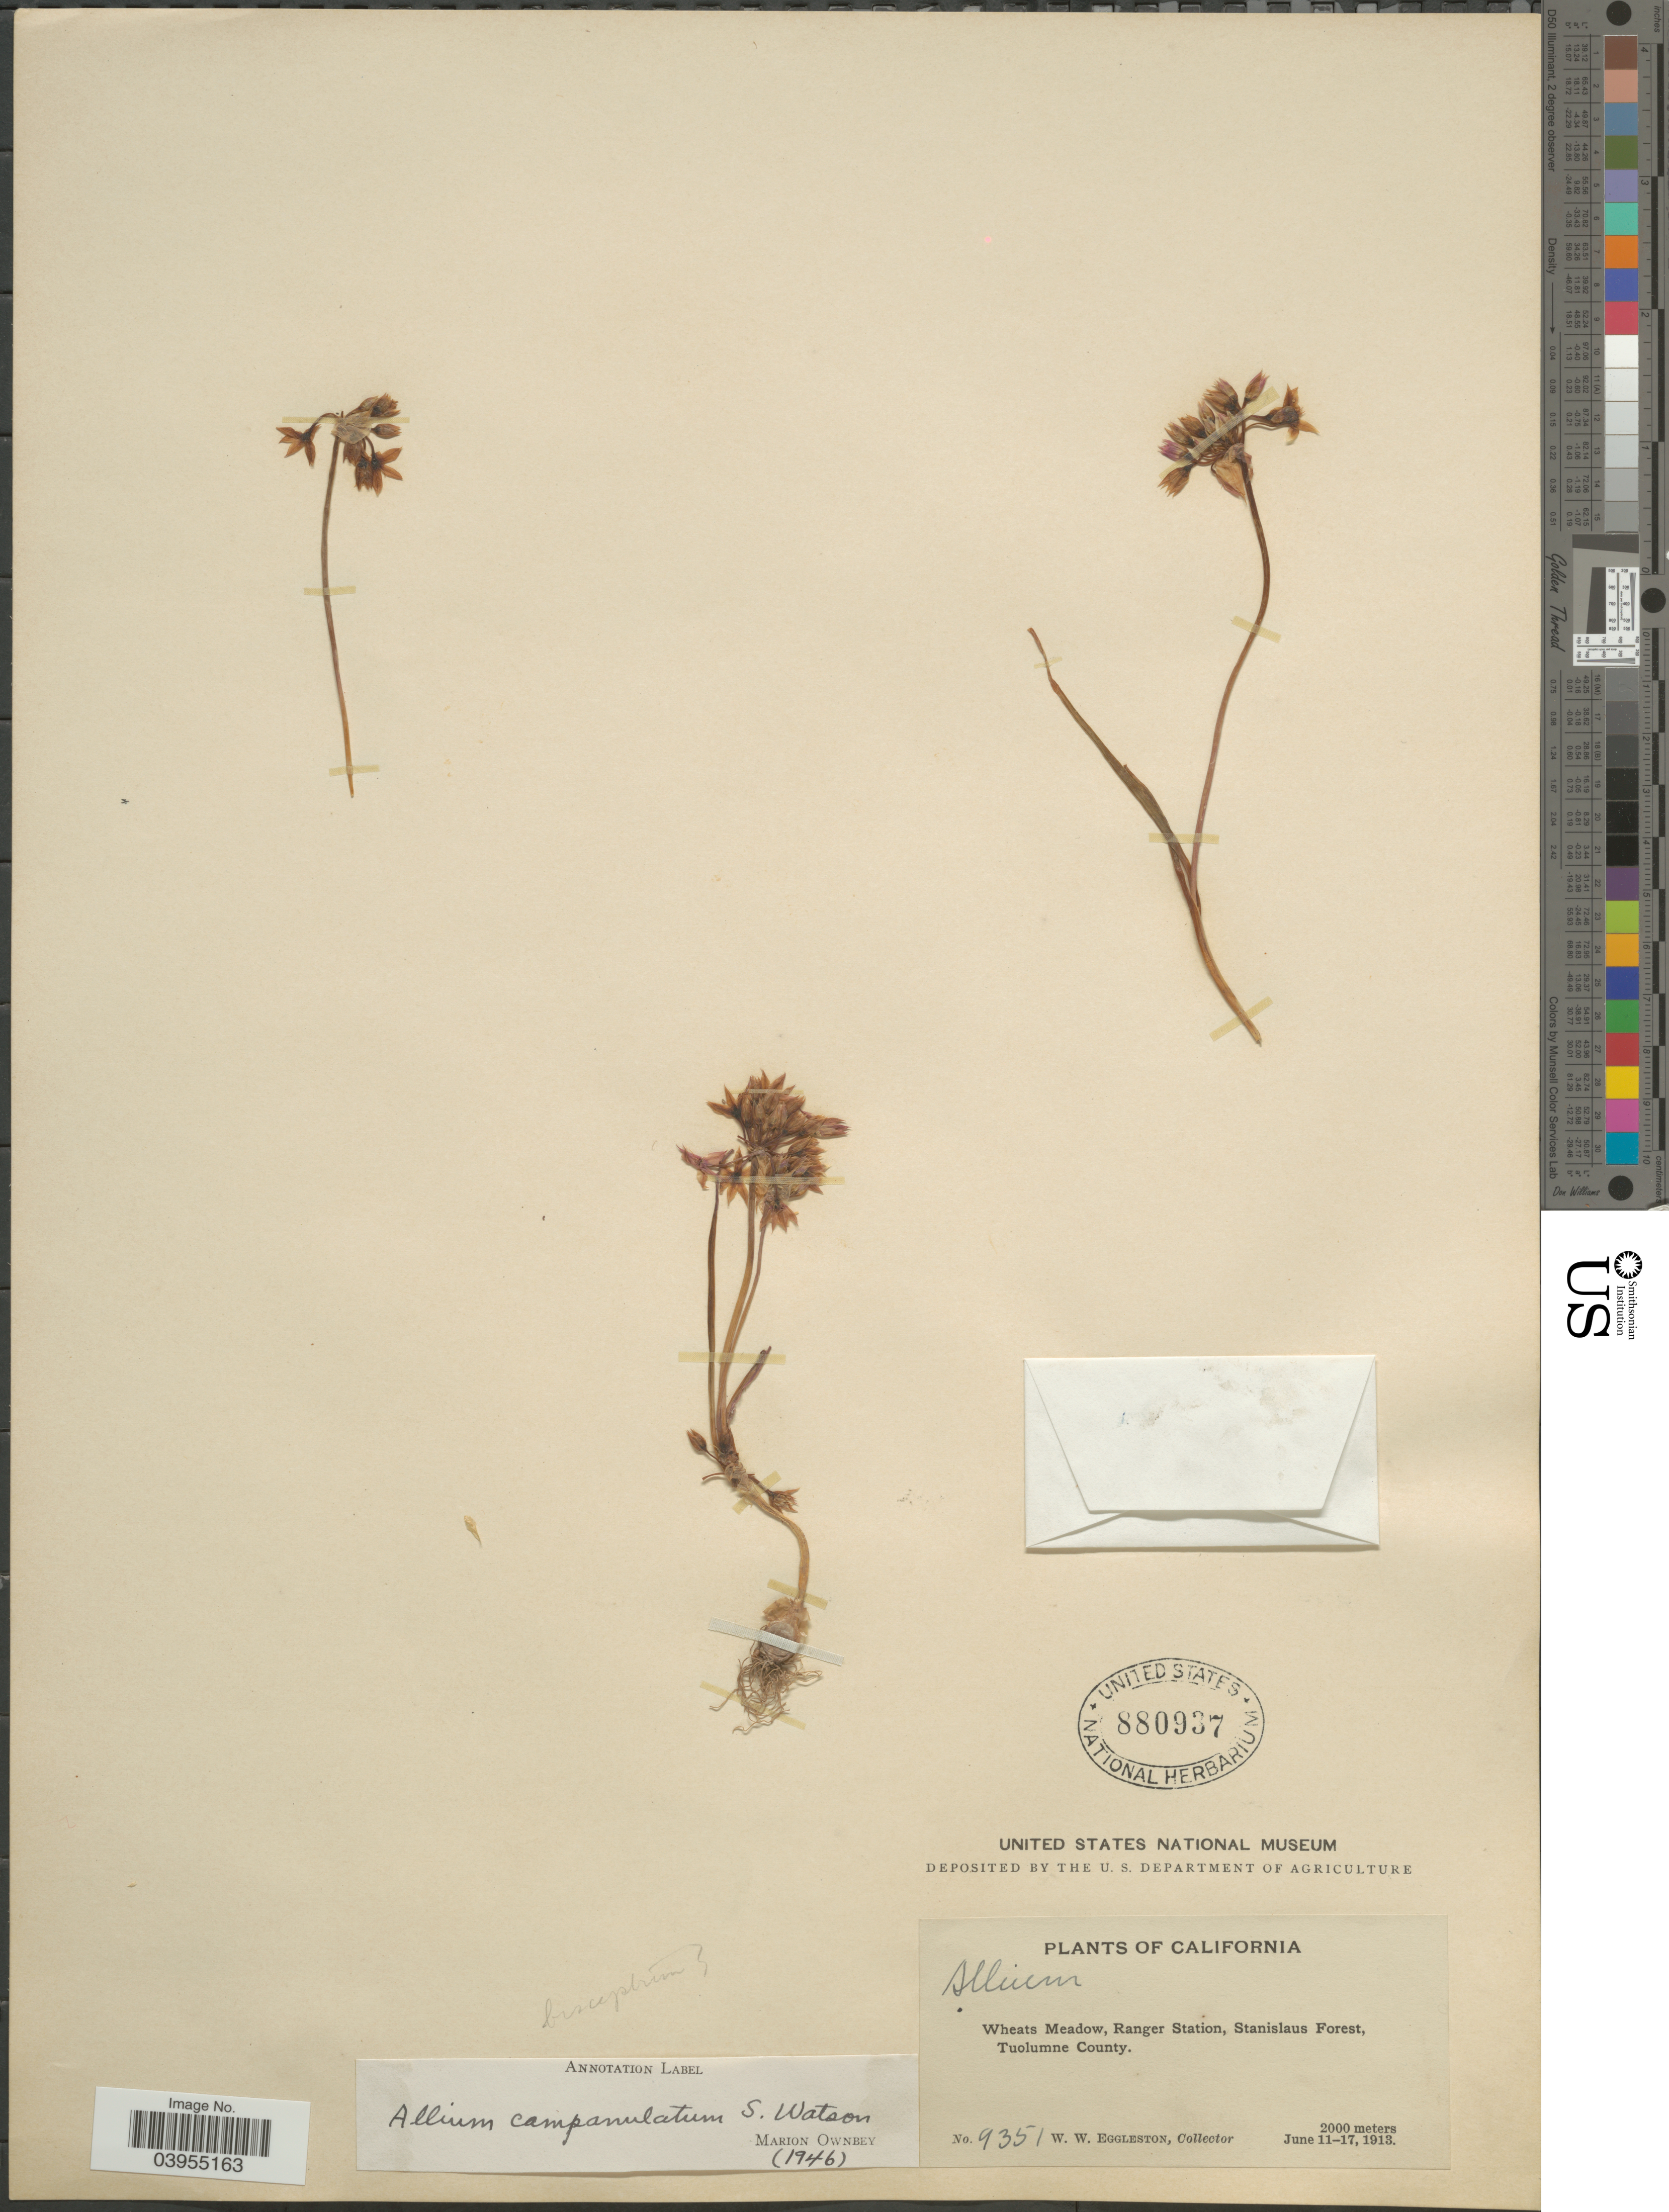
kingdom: Plantae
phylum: Tracheophyta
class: Liliopsida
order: Asparagales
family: Amaryllidaceae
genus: Allium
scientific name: Allium campanulatum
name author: S. Watson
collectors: W. W. Eggleston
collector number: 9351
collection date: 1913-06-11/1913-06-17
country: United States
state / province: California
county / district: Tuolumne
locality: Wheats Meadow, Ranger Station, Stanislaus Forest, Tuolumne County.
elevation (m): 2000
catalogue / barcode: US 880937